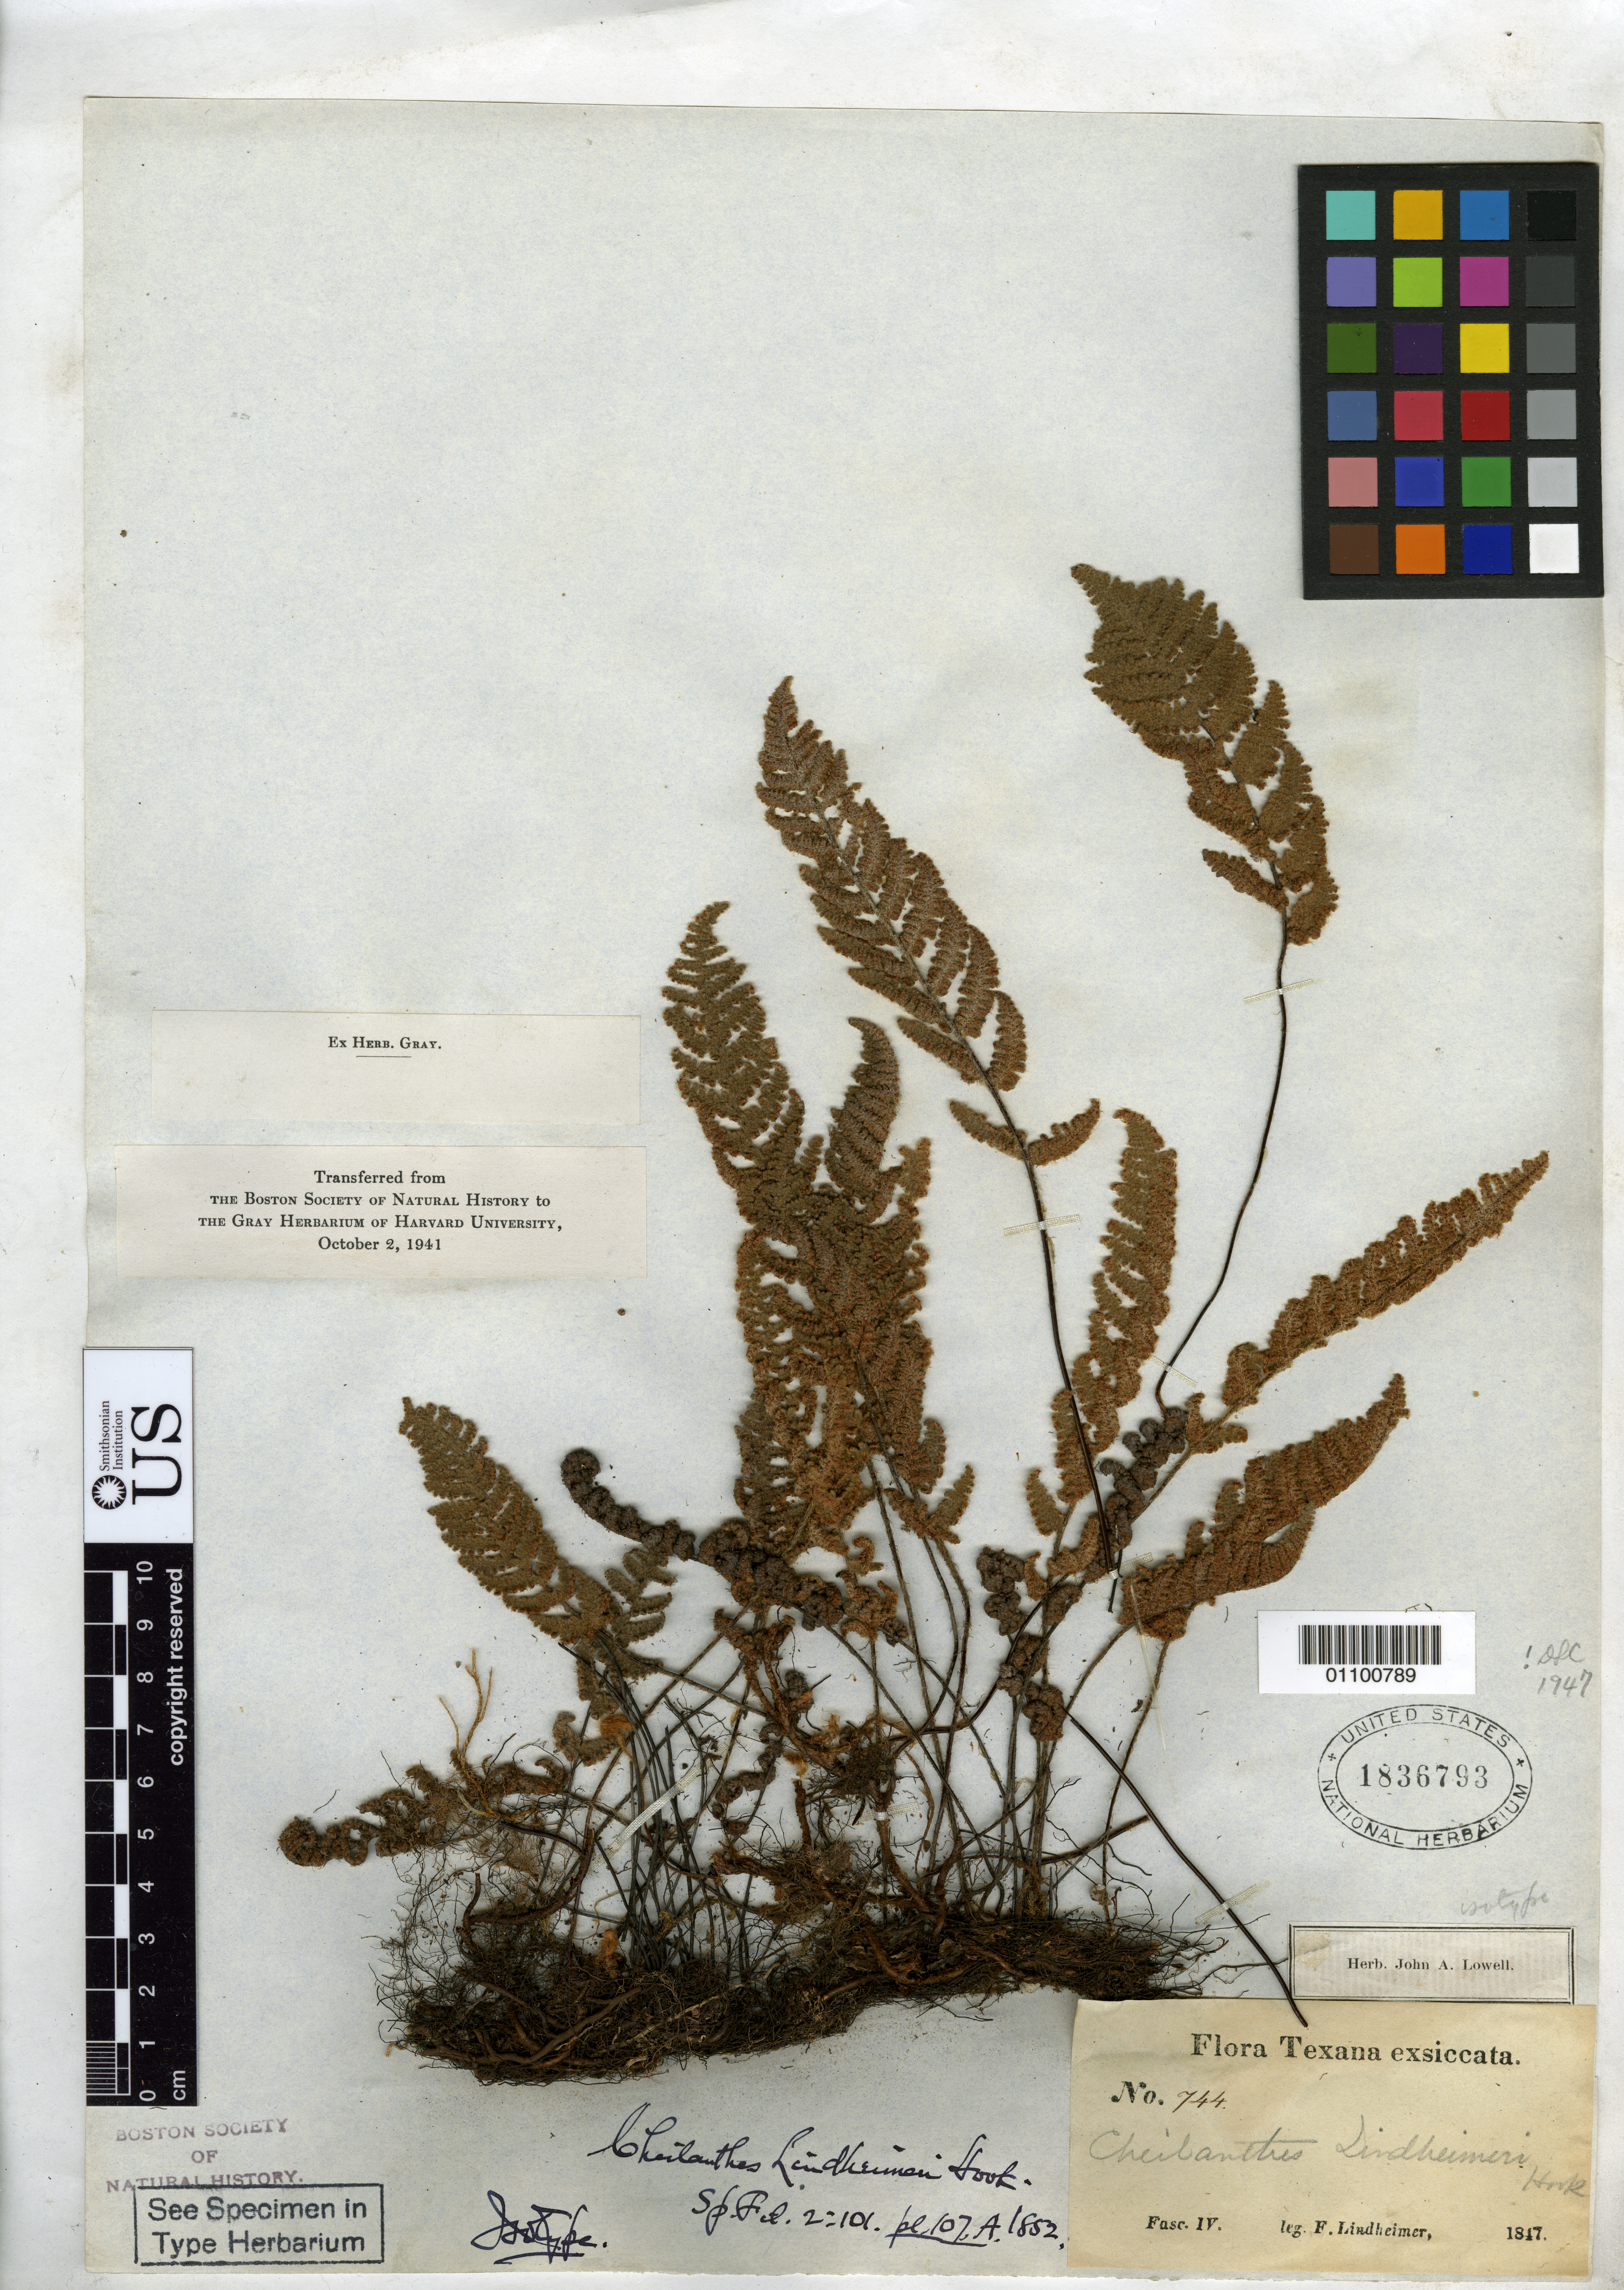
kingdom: Plantae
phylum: Tracheophyta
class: Polypodiopsida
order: Polypodiales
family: Pteridaceae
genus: Cheilanthes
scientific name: Cheilanthes lindheimeri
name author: Hook.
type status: Type Collection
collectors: F. J. Lindheimer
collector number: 744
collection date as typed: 1847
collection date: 1847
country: United States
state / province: Texas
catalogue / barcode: US 1836793